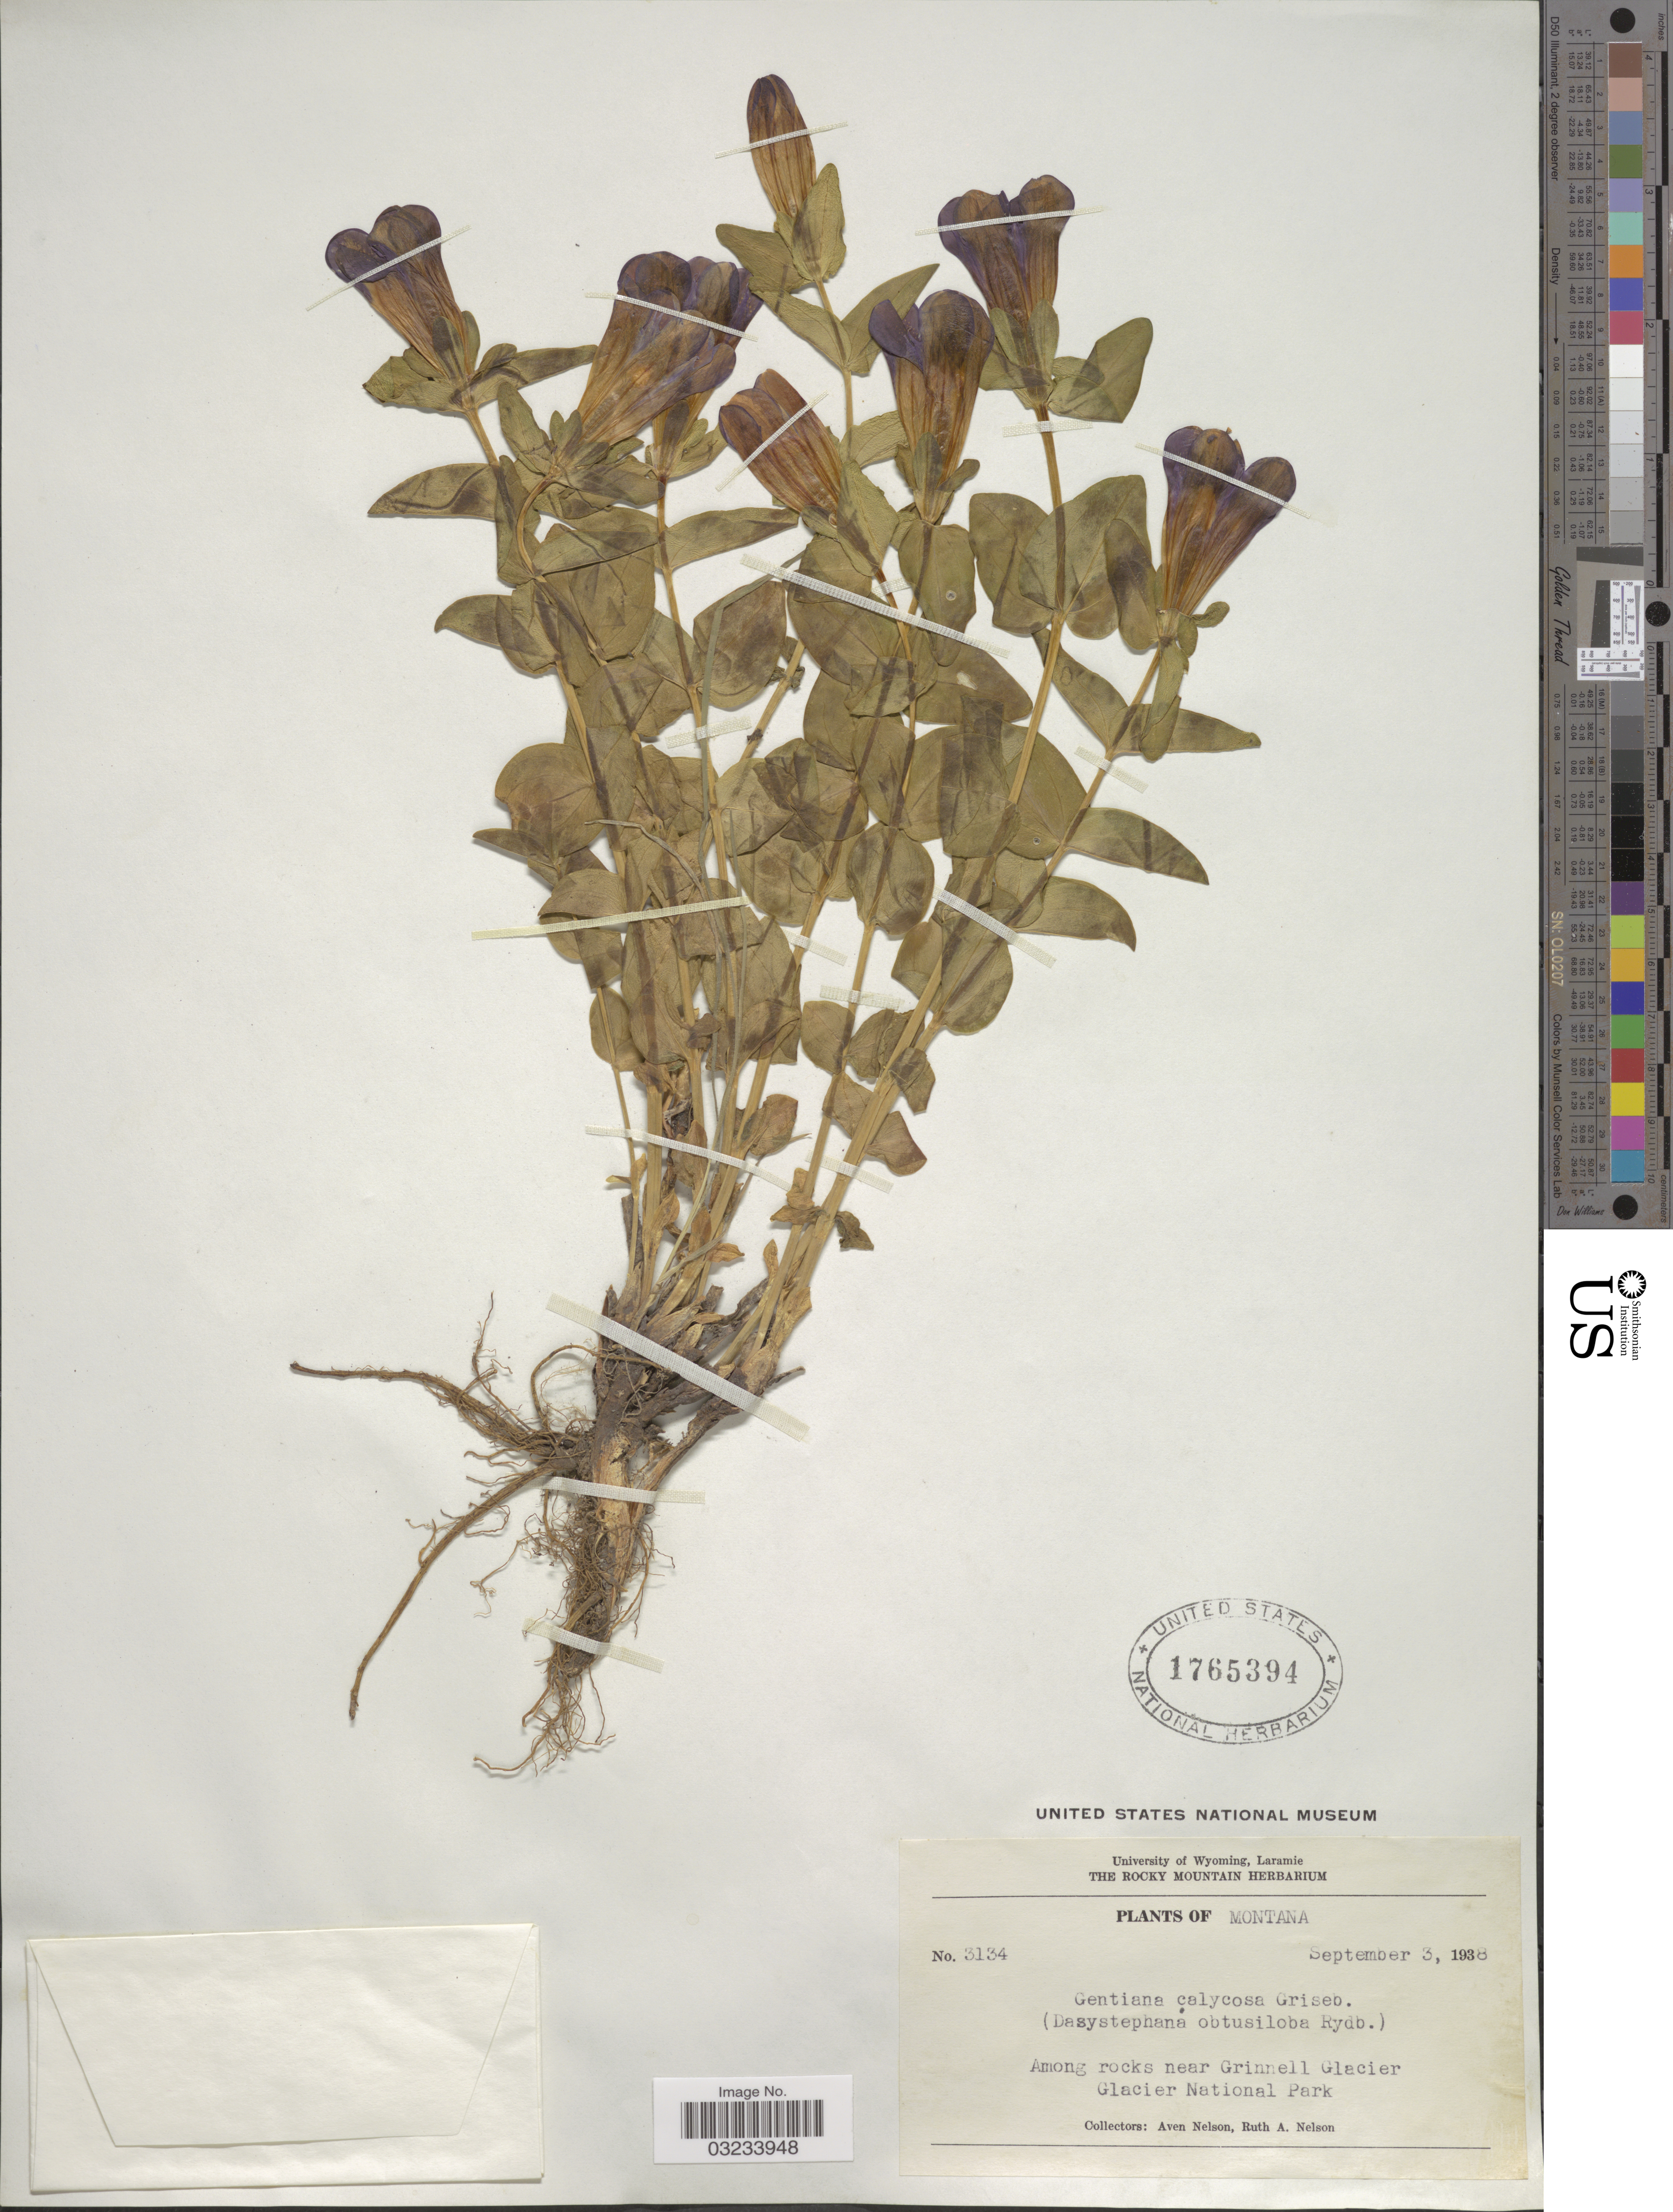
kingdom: Plantae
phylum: Tracheophyta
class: Magnoliopsida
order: Gentianales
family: Gentianaceae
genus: Gentiana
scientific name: Gentiana calycosa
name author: Griseb.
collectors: A. Nelson & R. A. Nelson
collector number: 3134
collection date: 1938-09-03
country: United States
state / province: Montana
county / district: Flathead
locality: Among rocks near Grinell Glacier, Glacier National Park.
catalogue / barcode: US 1765394